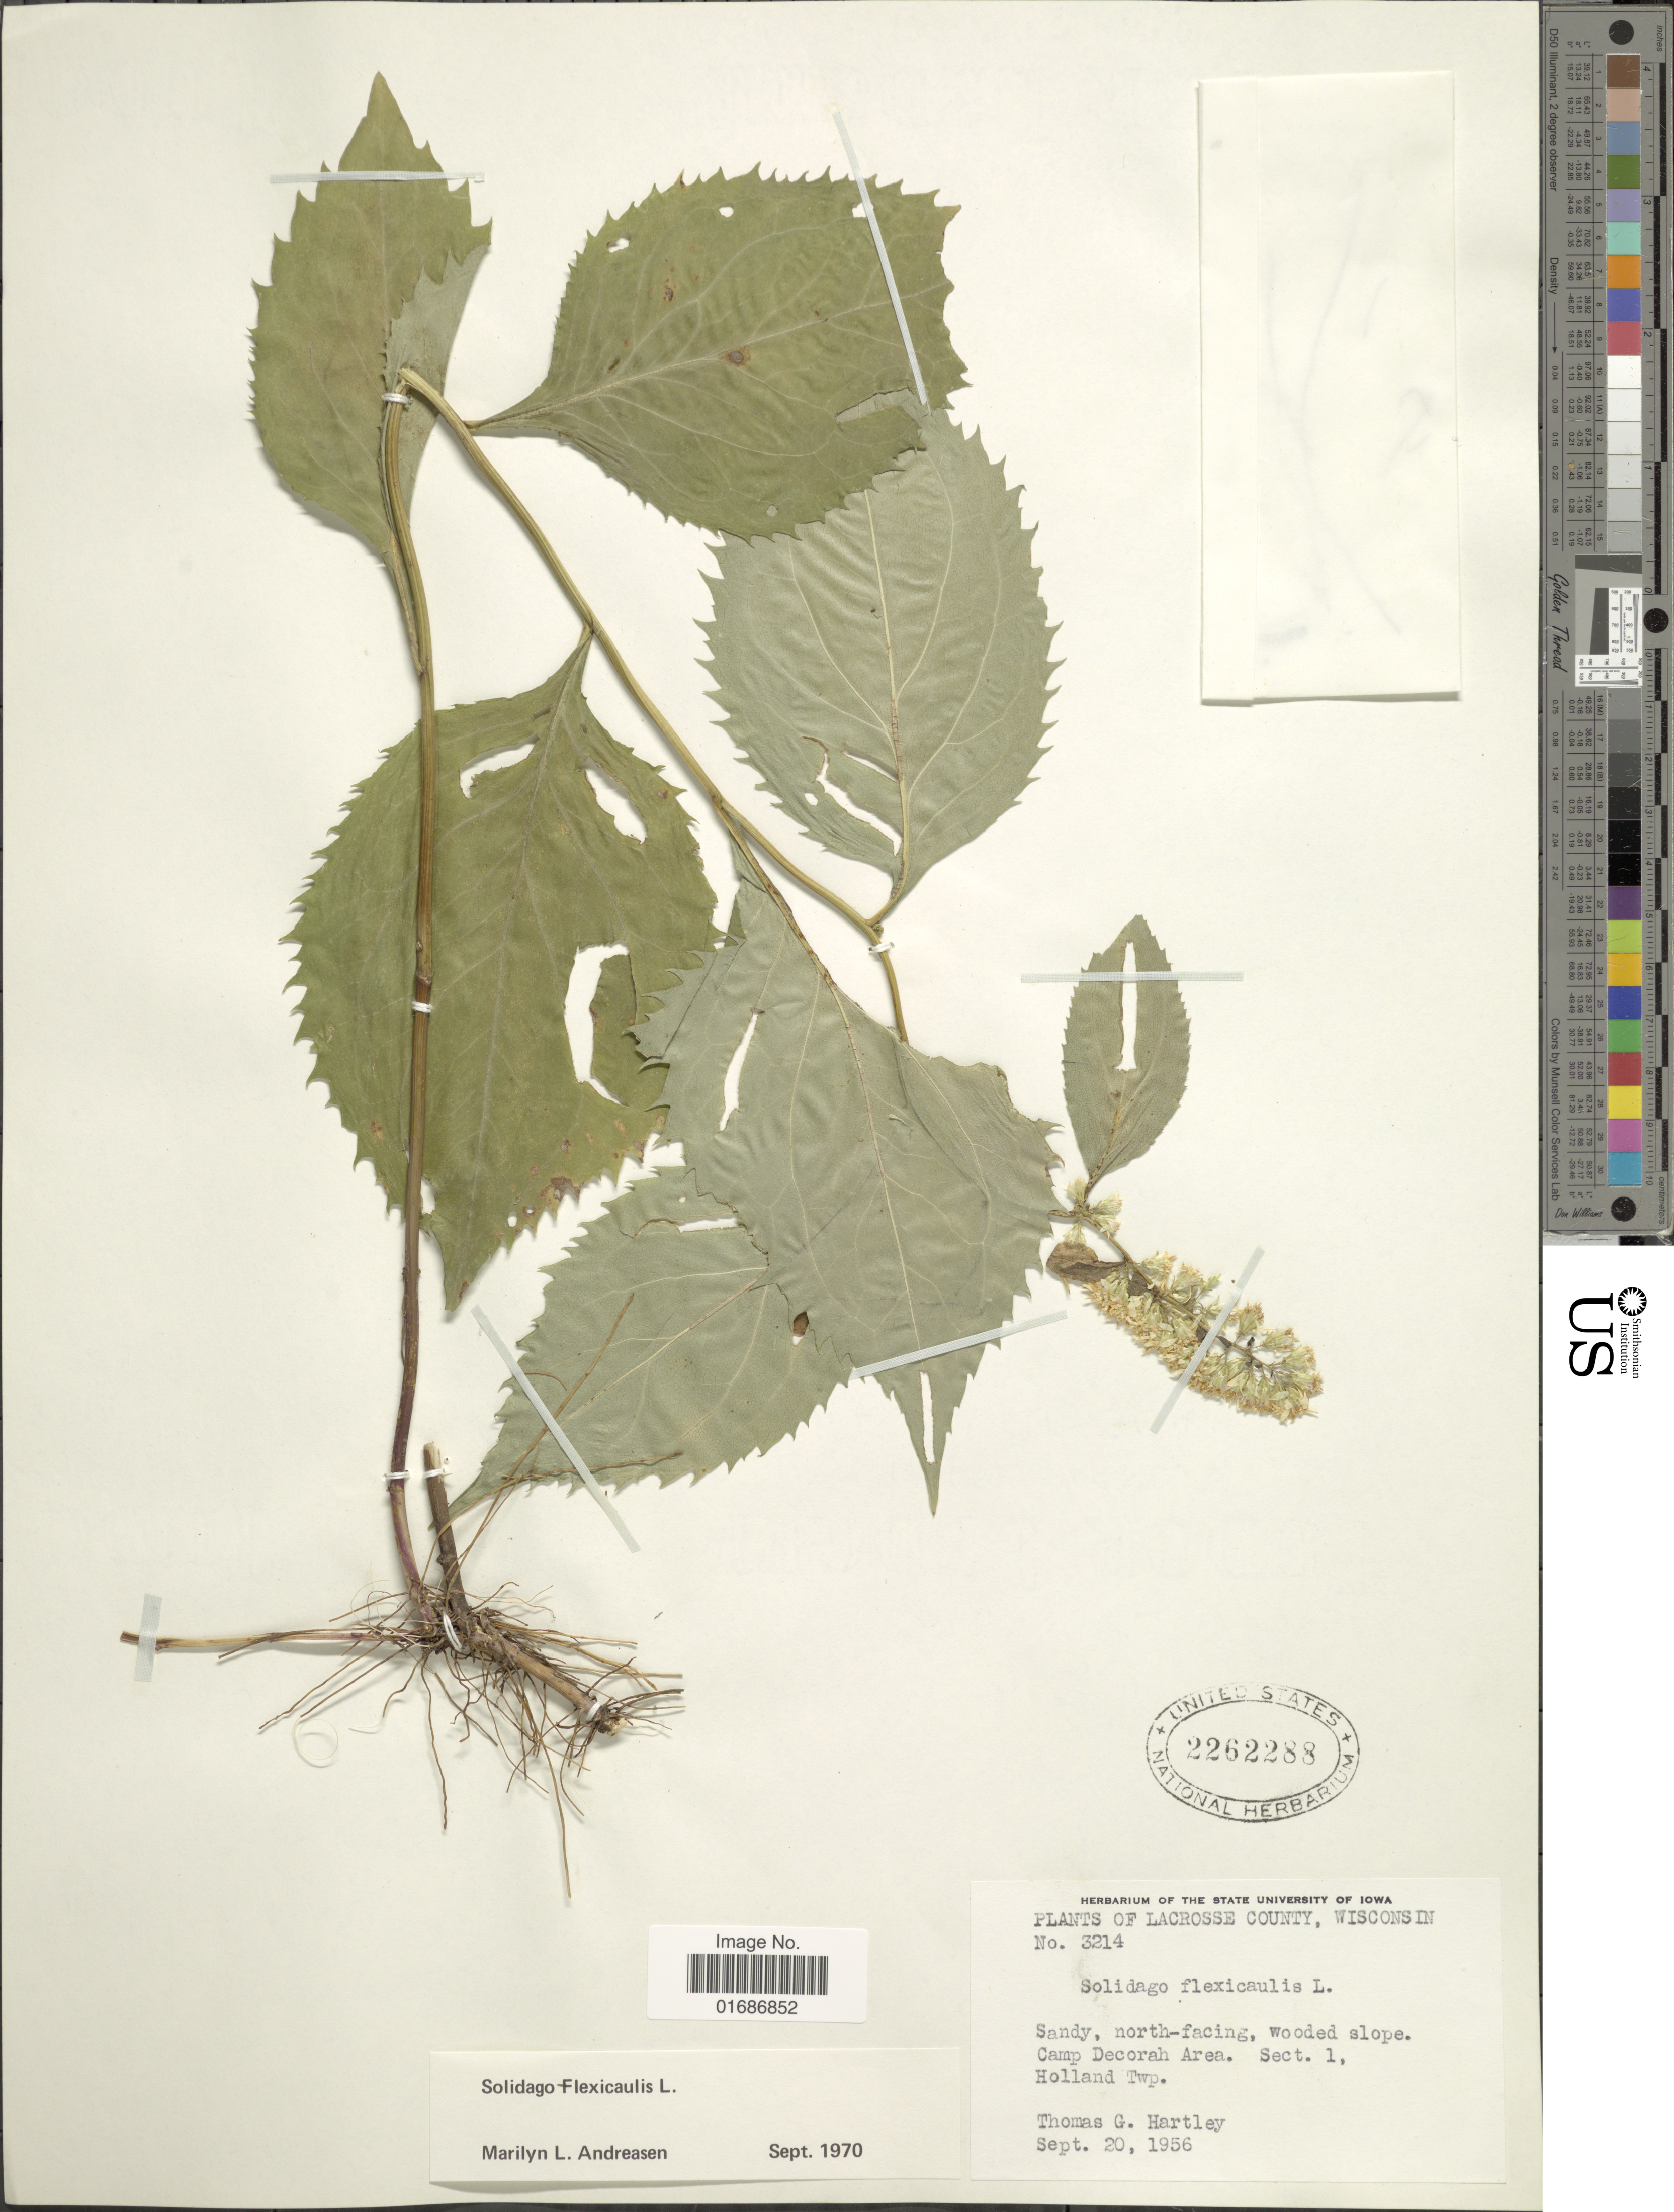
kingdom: Plantae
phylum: Tracheophyta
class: Magnoliopsida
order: Asterales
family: Asteraceae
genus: Solidago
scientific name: Solidago flexicaulis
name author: L.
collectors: T. G. Hartley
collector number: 3214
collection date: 1956-09-20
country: United States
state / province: Wisconsin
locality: Lacrosse County, Wisconsin, Sandy, north-facing, wooded slope, Camp Decorahl Area, Sect. 1, Holland Twp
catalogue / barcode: US 2262288